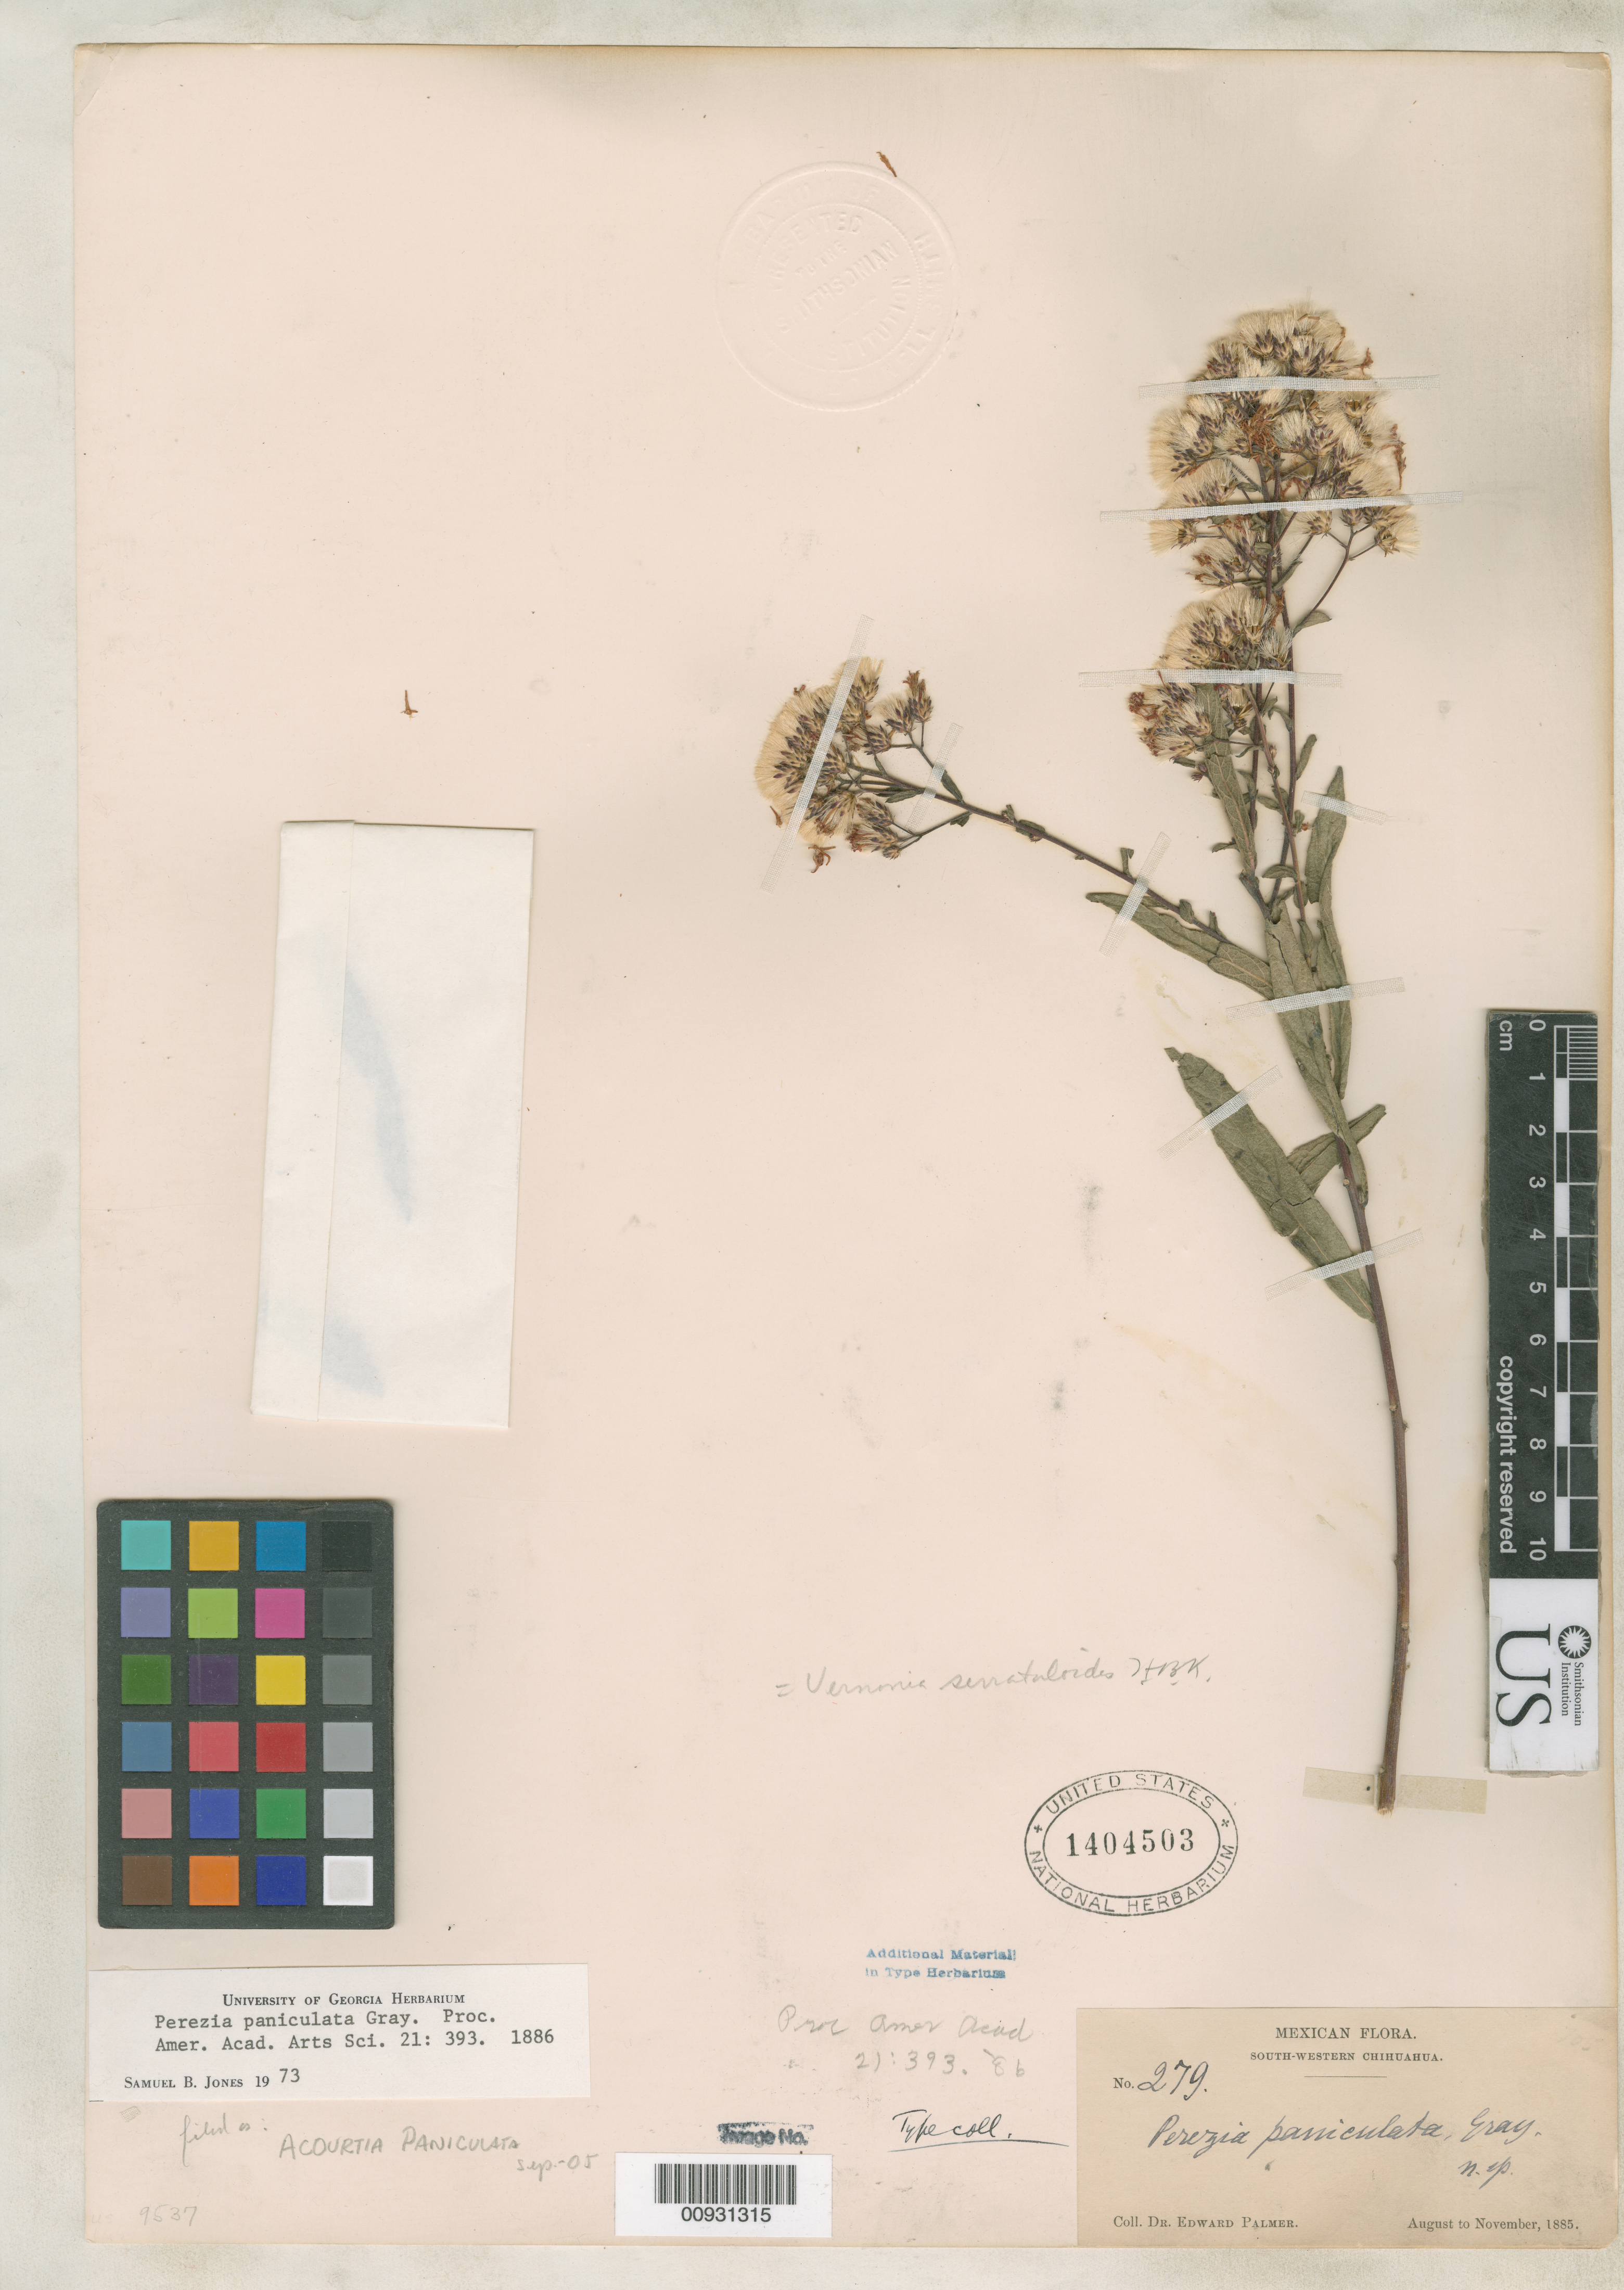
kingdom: Plantae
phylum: Tracheophyta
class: Magnoliopsida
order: Asterales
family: Asteraceae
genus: Perezia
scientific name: Perezia paniculata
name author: A. Gray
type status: Isotype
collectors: E. Palmer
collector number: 279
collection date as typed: Aug 1885 to Nov 1885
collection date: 1885-08/1885-11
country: Mexico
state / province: Chihuahua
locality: South-western Chihuahua.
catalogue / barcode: US 1404503